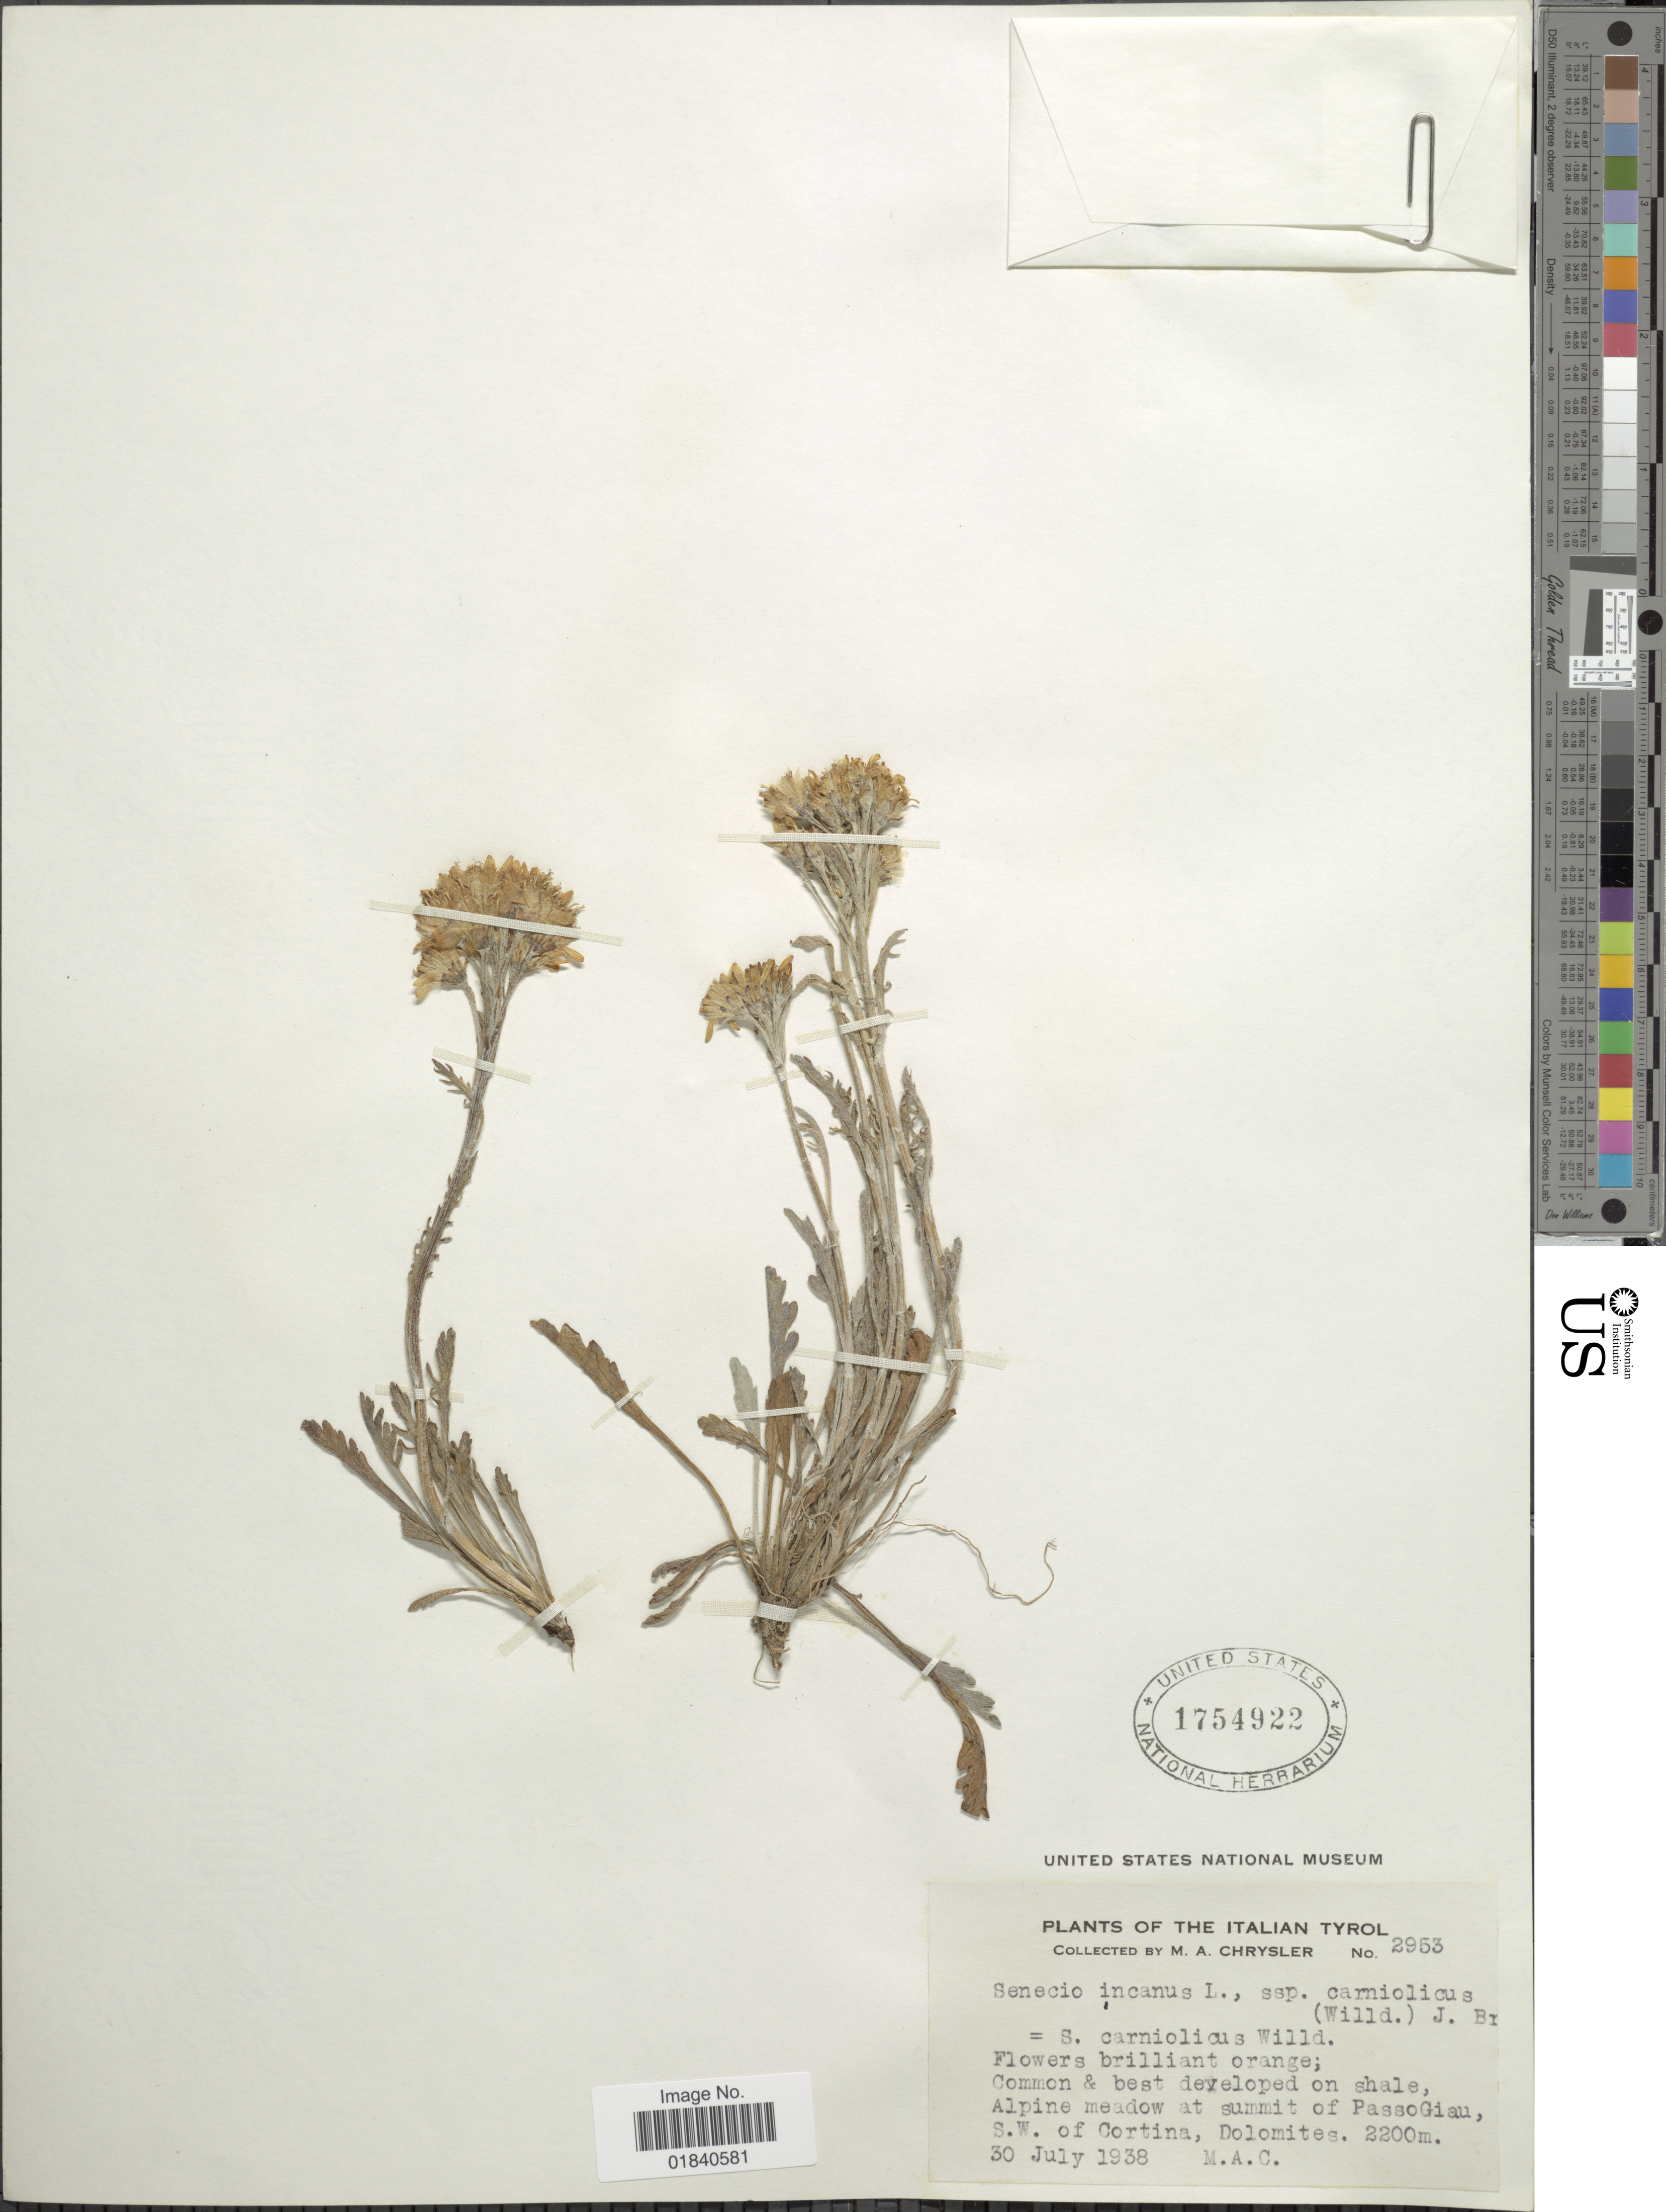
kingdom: Plantae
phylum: Tracheophyta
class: Magnoliopsida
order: Asterales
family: Asteraceae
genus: Jacobaea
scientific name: Jacobaea incana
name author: (L.) Veldkamp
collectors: M. A. Chrysler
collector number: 2953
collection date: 1938-07-30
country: Italy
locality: Tyrol. summit of PassoGiau, S.W. of Cortina, Dolomites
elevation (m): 2200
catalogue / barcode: US 1754922